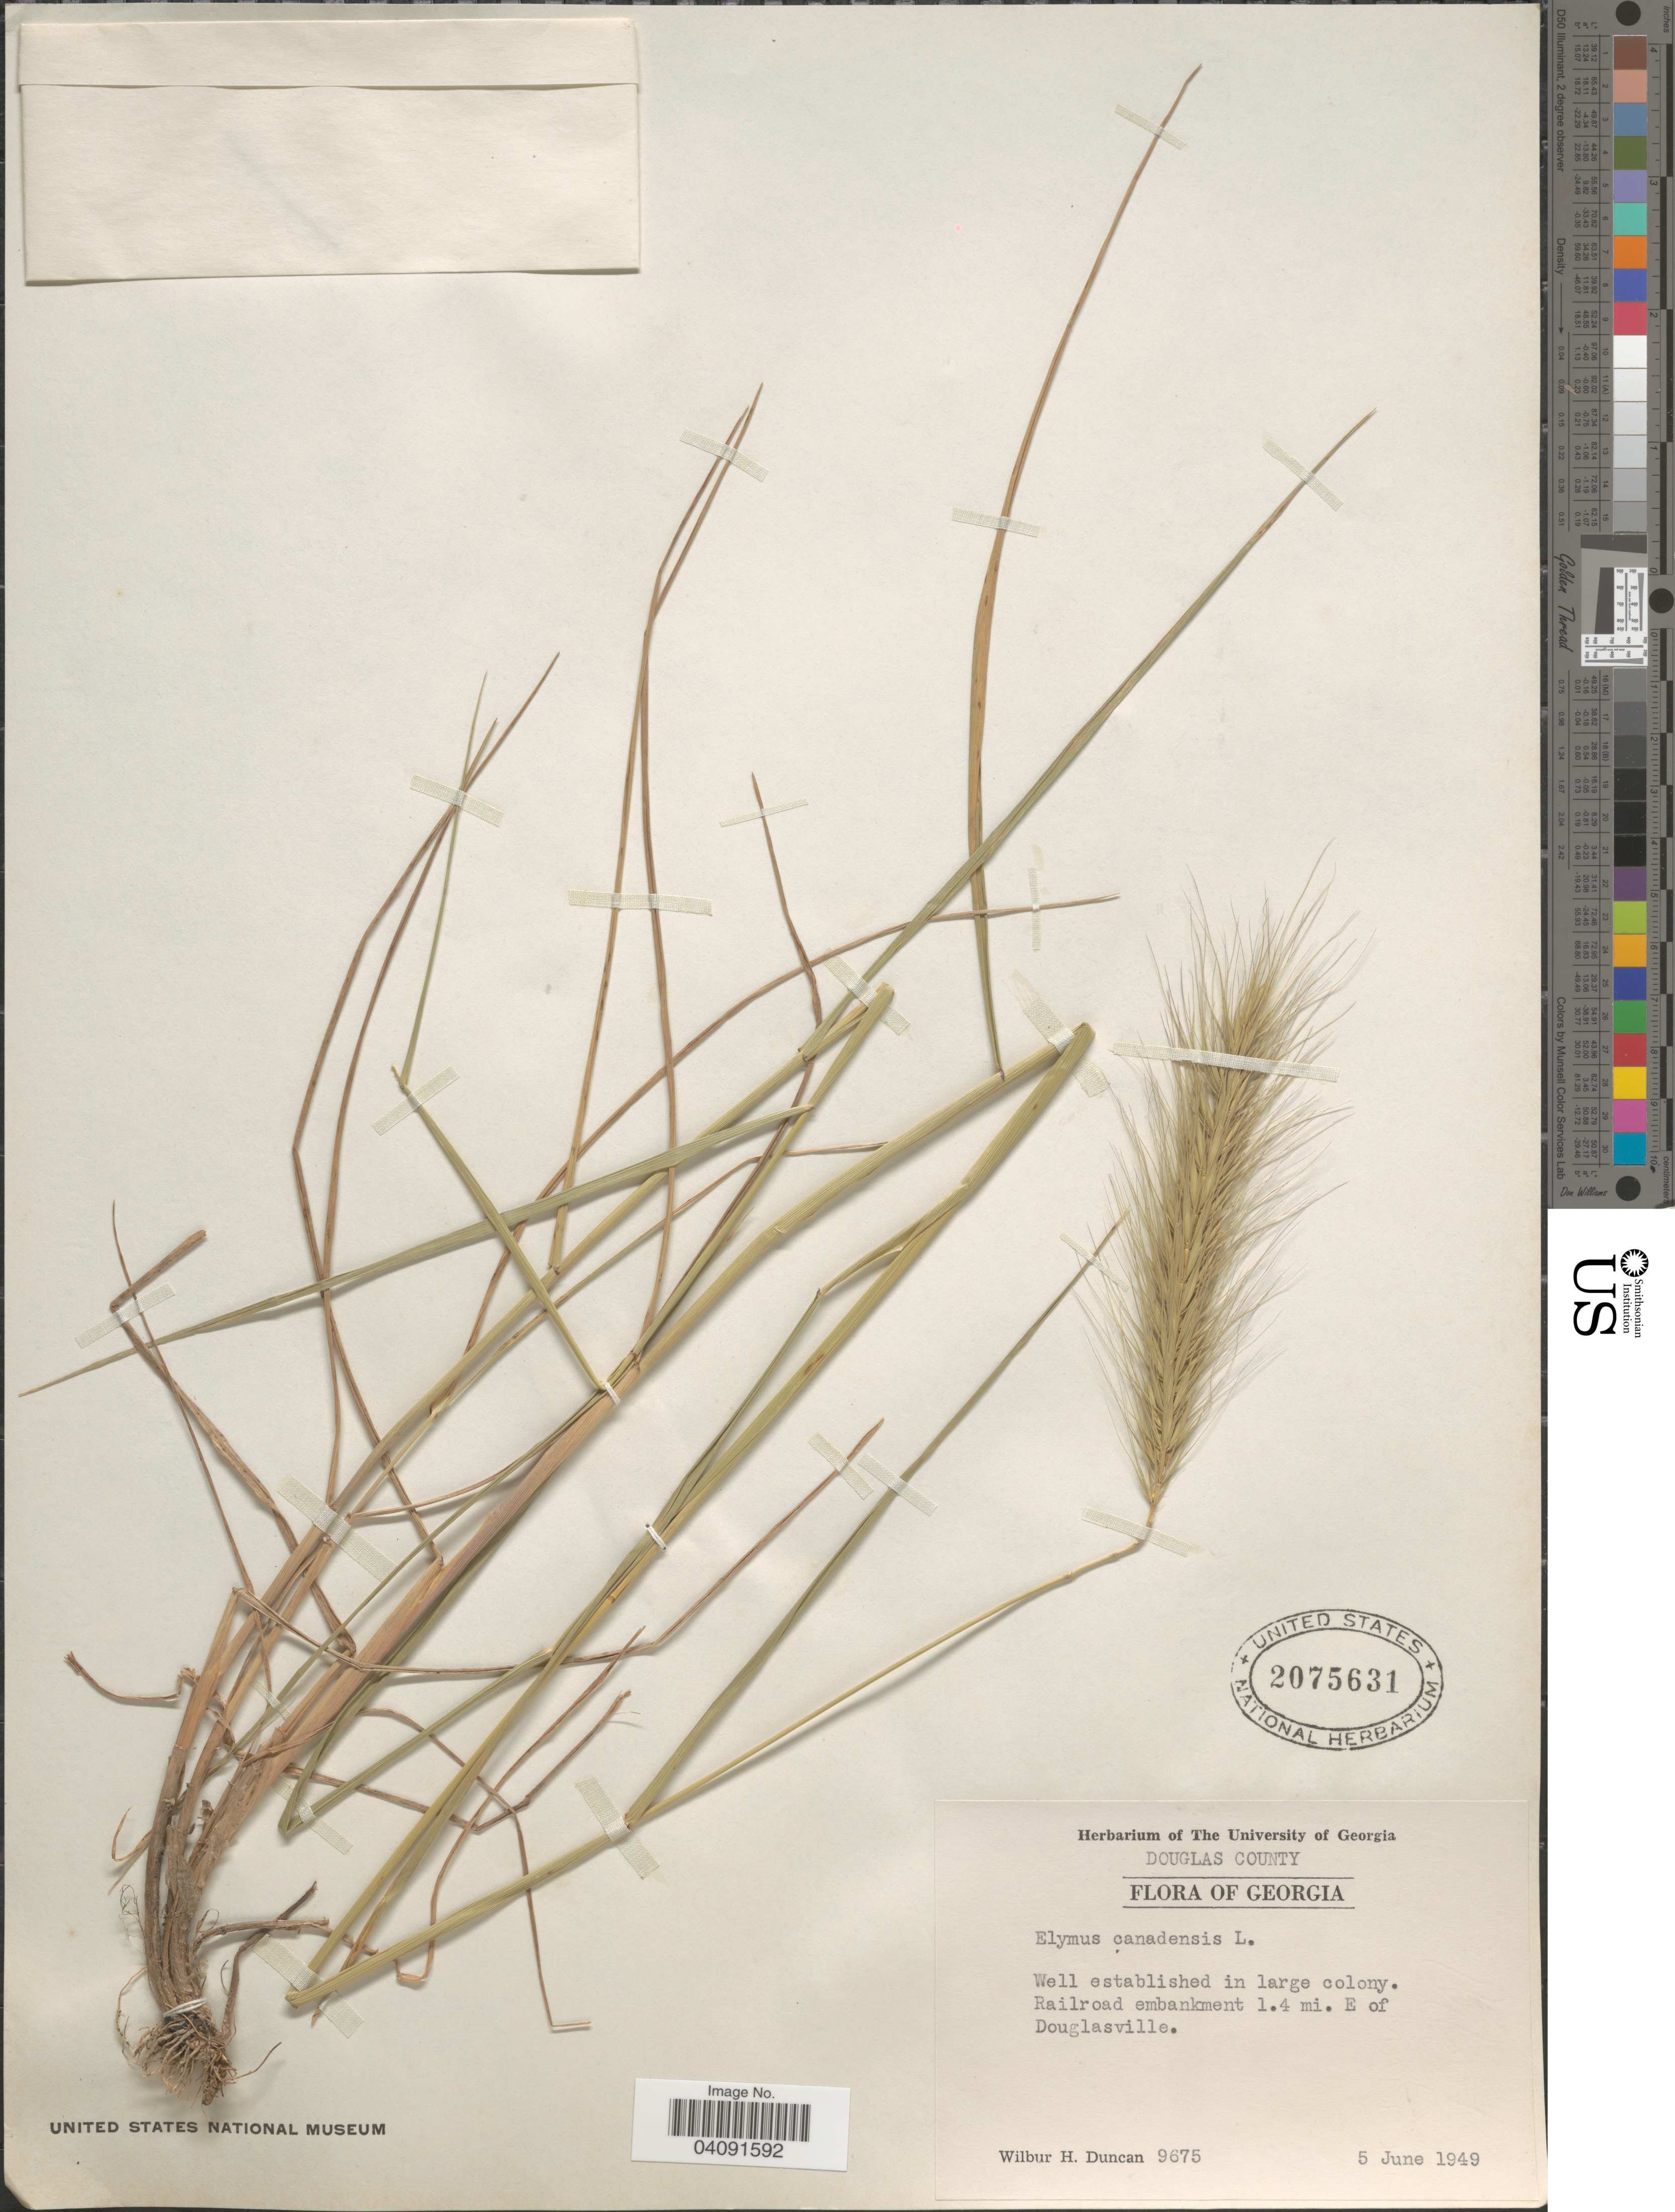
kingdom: Plantae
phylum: Tracheophyta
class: Liliopsida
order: Poales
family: Poaceae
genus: Elymus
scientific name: Elymus canadensis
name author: L.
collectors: W. H. Duncan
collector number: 9675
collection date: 1949-06-05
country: United States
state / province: Georgia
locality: Douglas County. Well established in large colony. Railroad embankment 1.4 mi. E of Douglasville.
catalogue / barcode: US 2075631